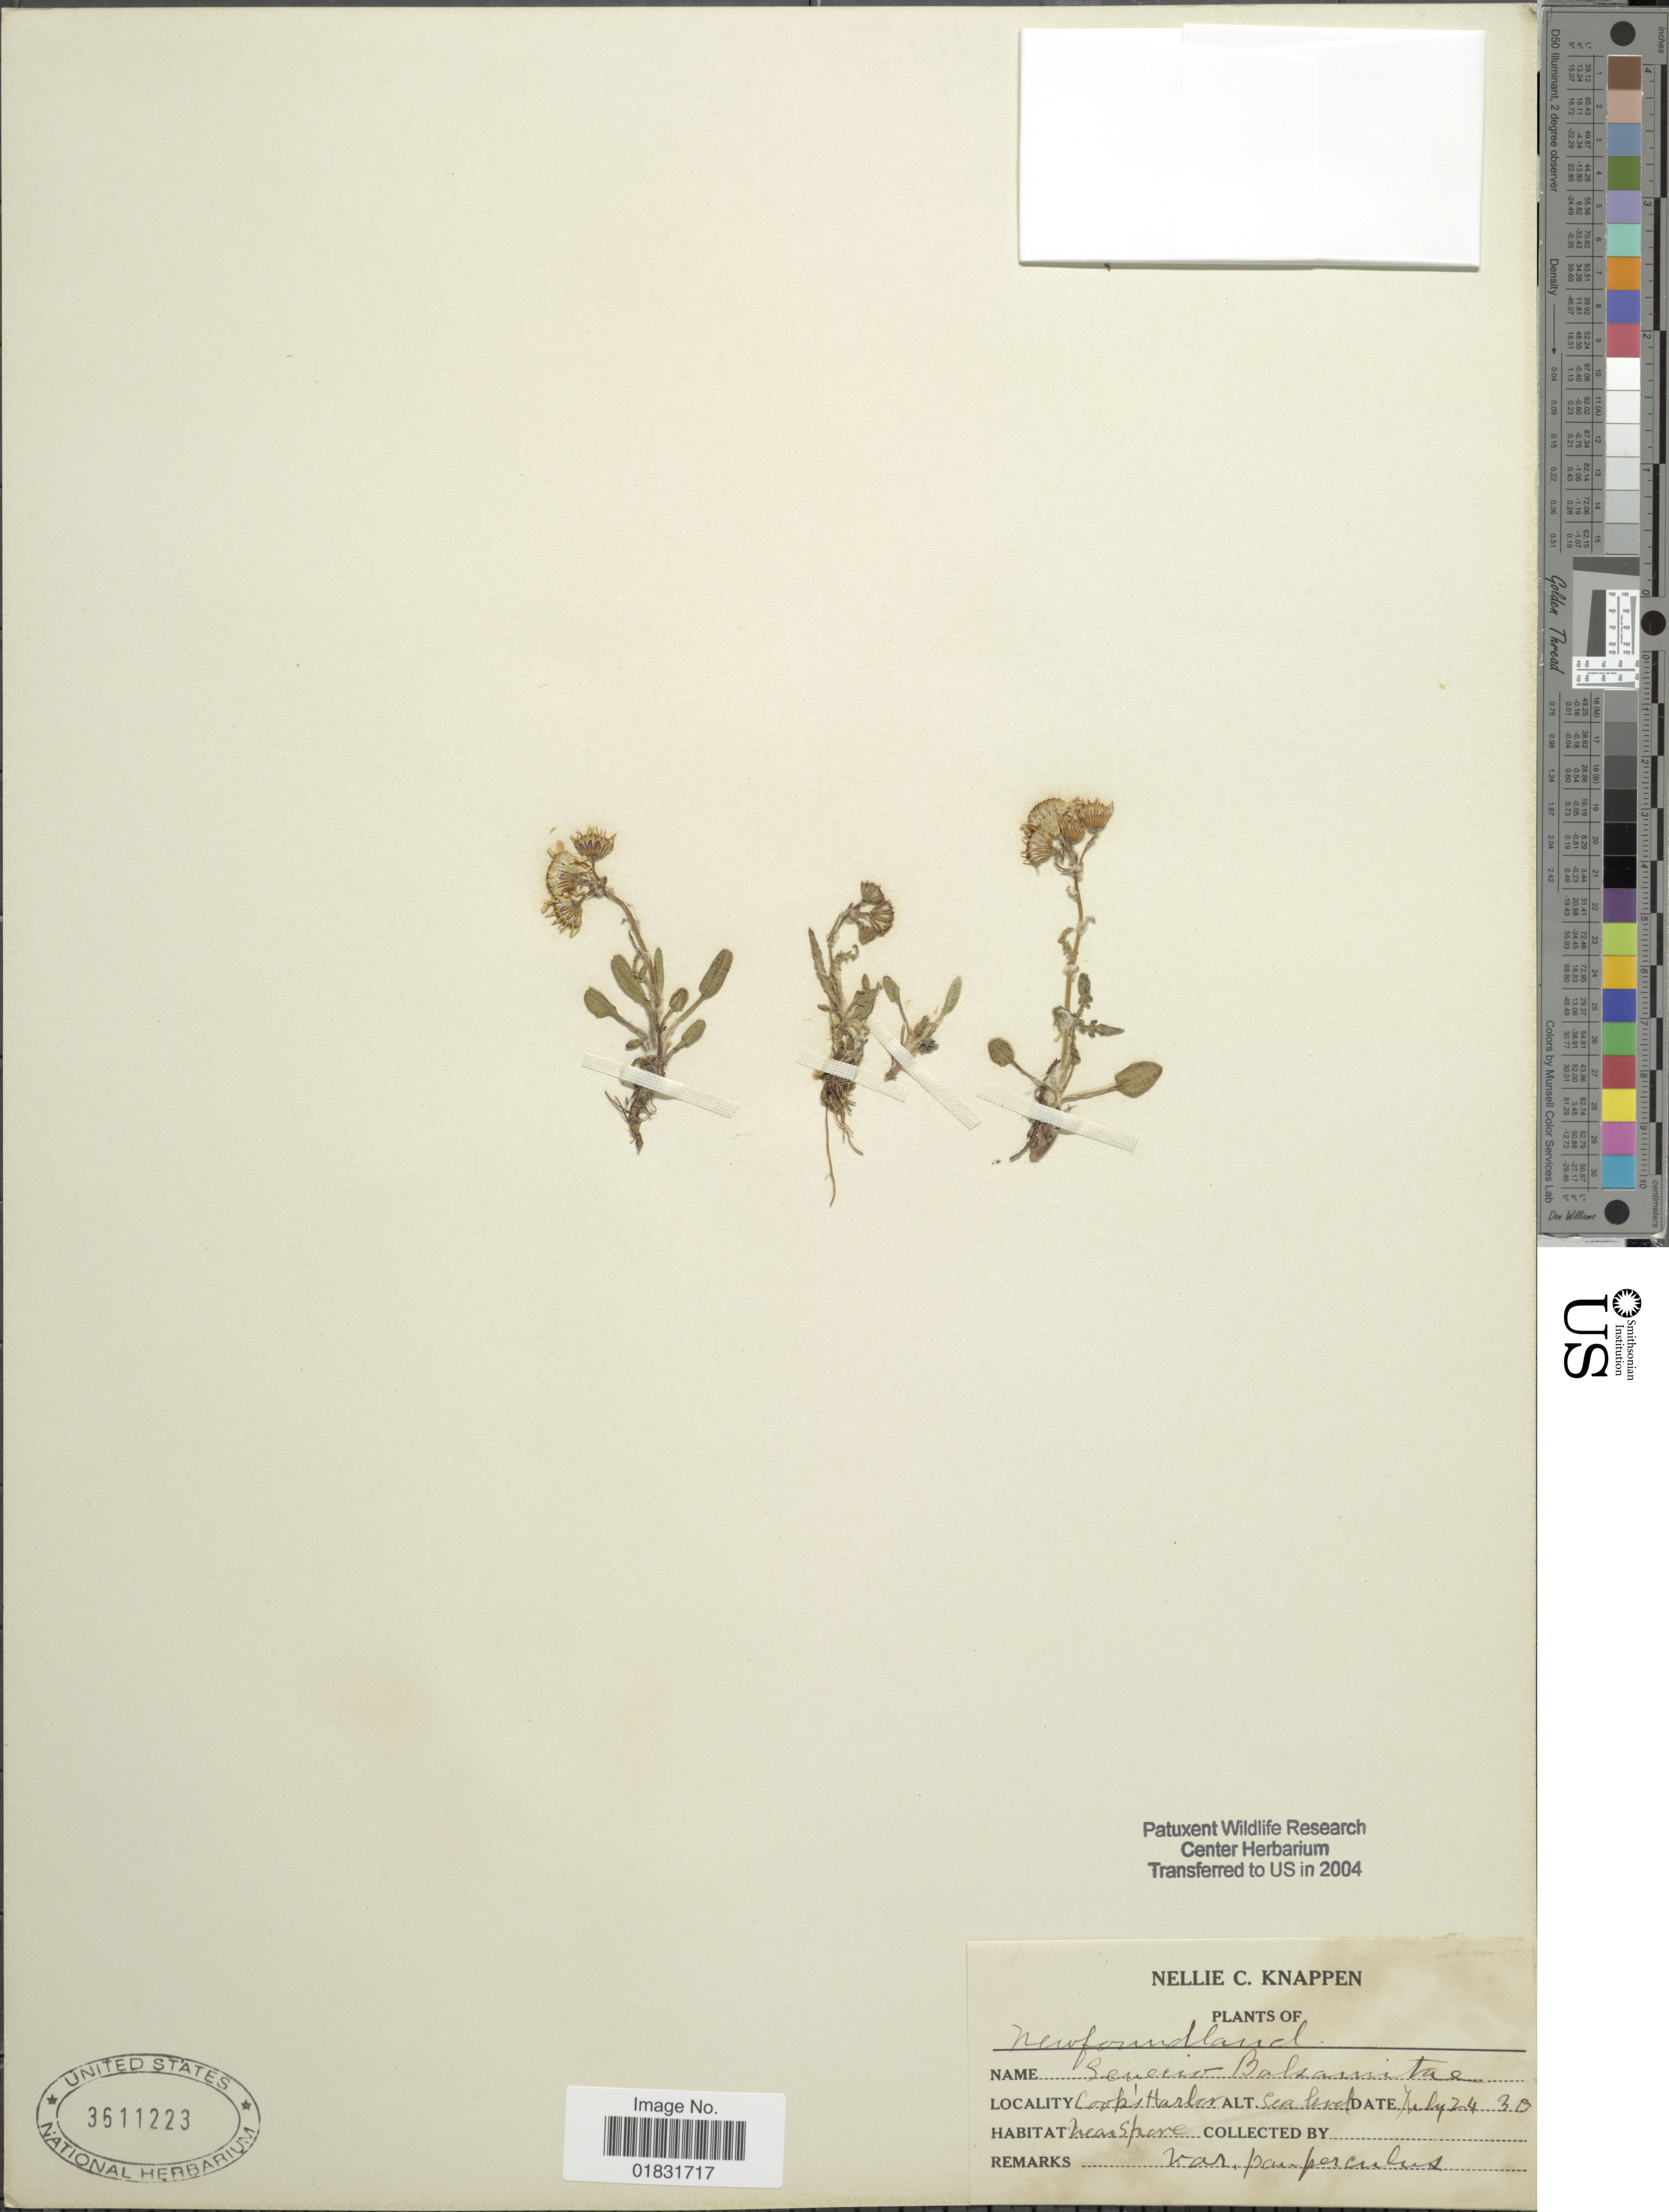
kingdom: Plantae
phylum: Tracheophyta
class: Magnoliopsida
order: Asterales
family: Asteraceae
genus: Packera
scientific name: Packera paupercula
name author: (Michx.) Á. Löve & D. Löve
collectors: N. Knappen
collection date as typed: Transcribed d/m/y: 24/7/30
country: Canada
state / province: Newfoundland and Labrador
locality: Cook's Harbor, near spare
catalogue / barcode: US 3611223